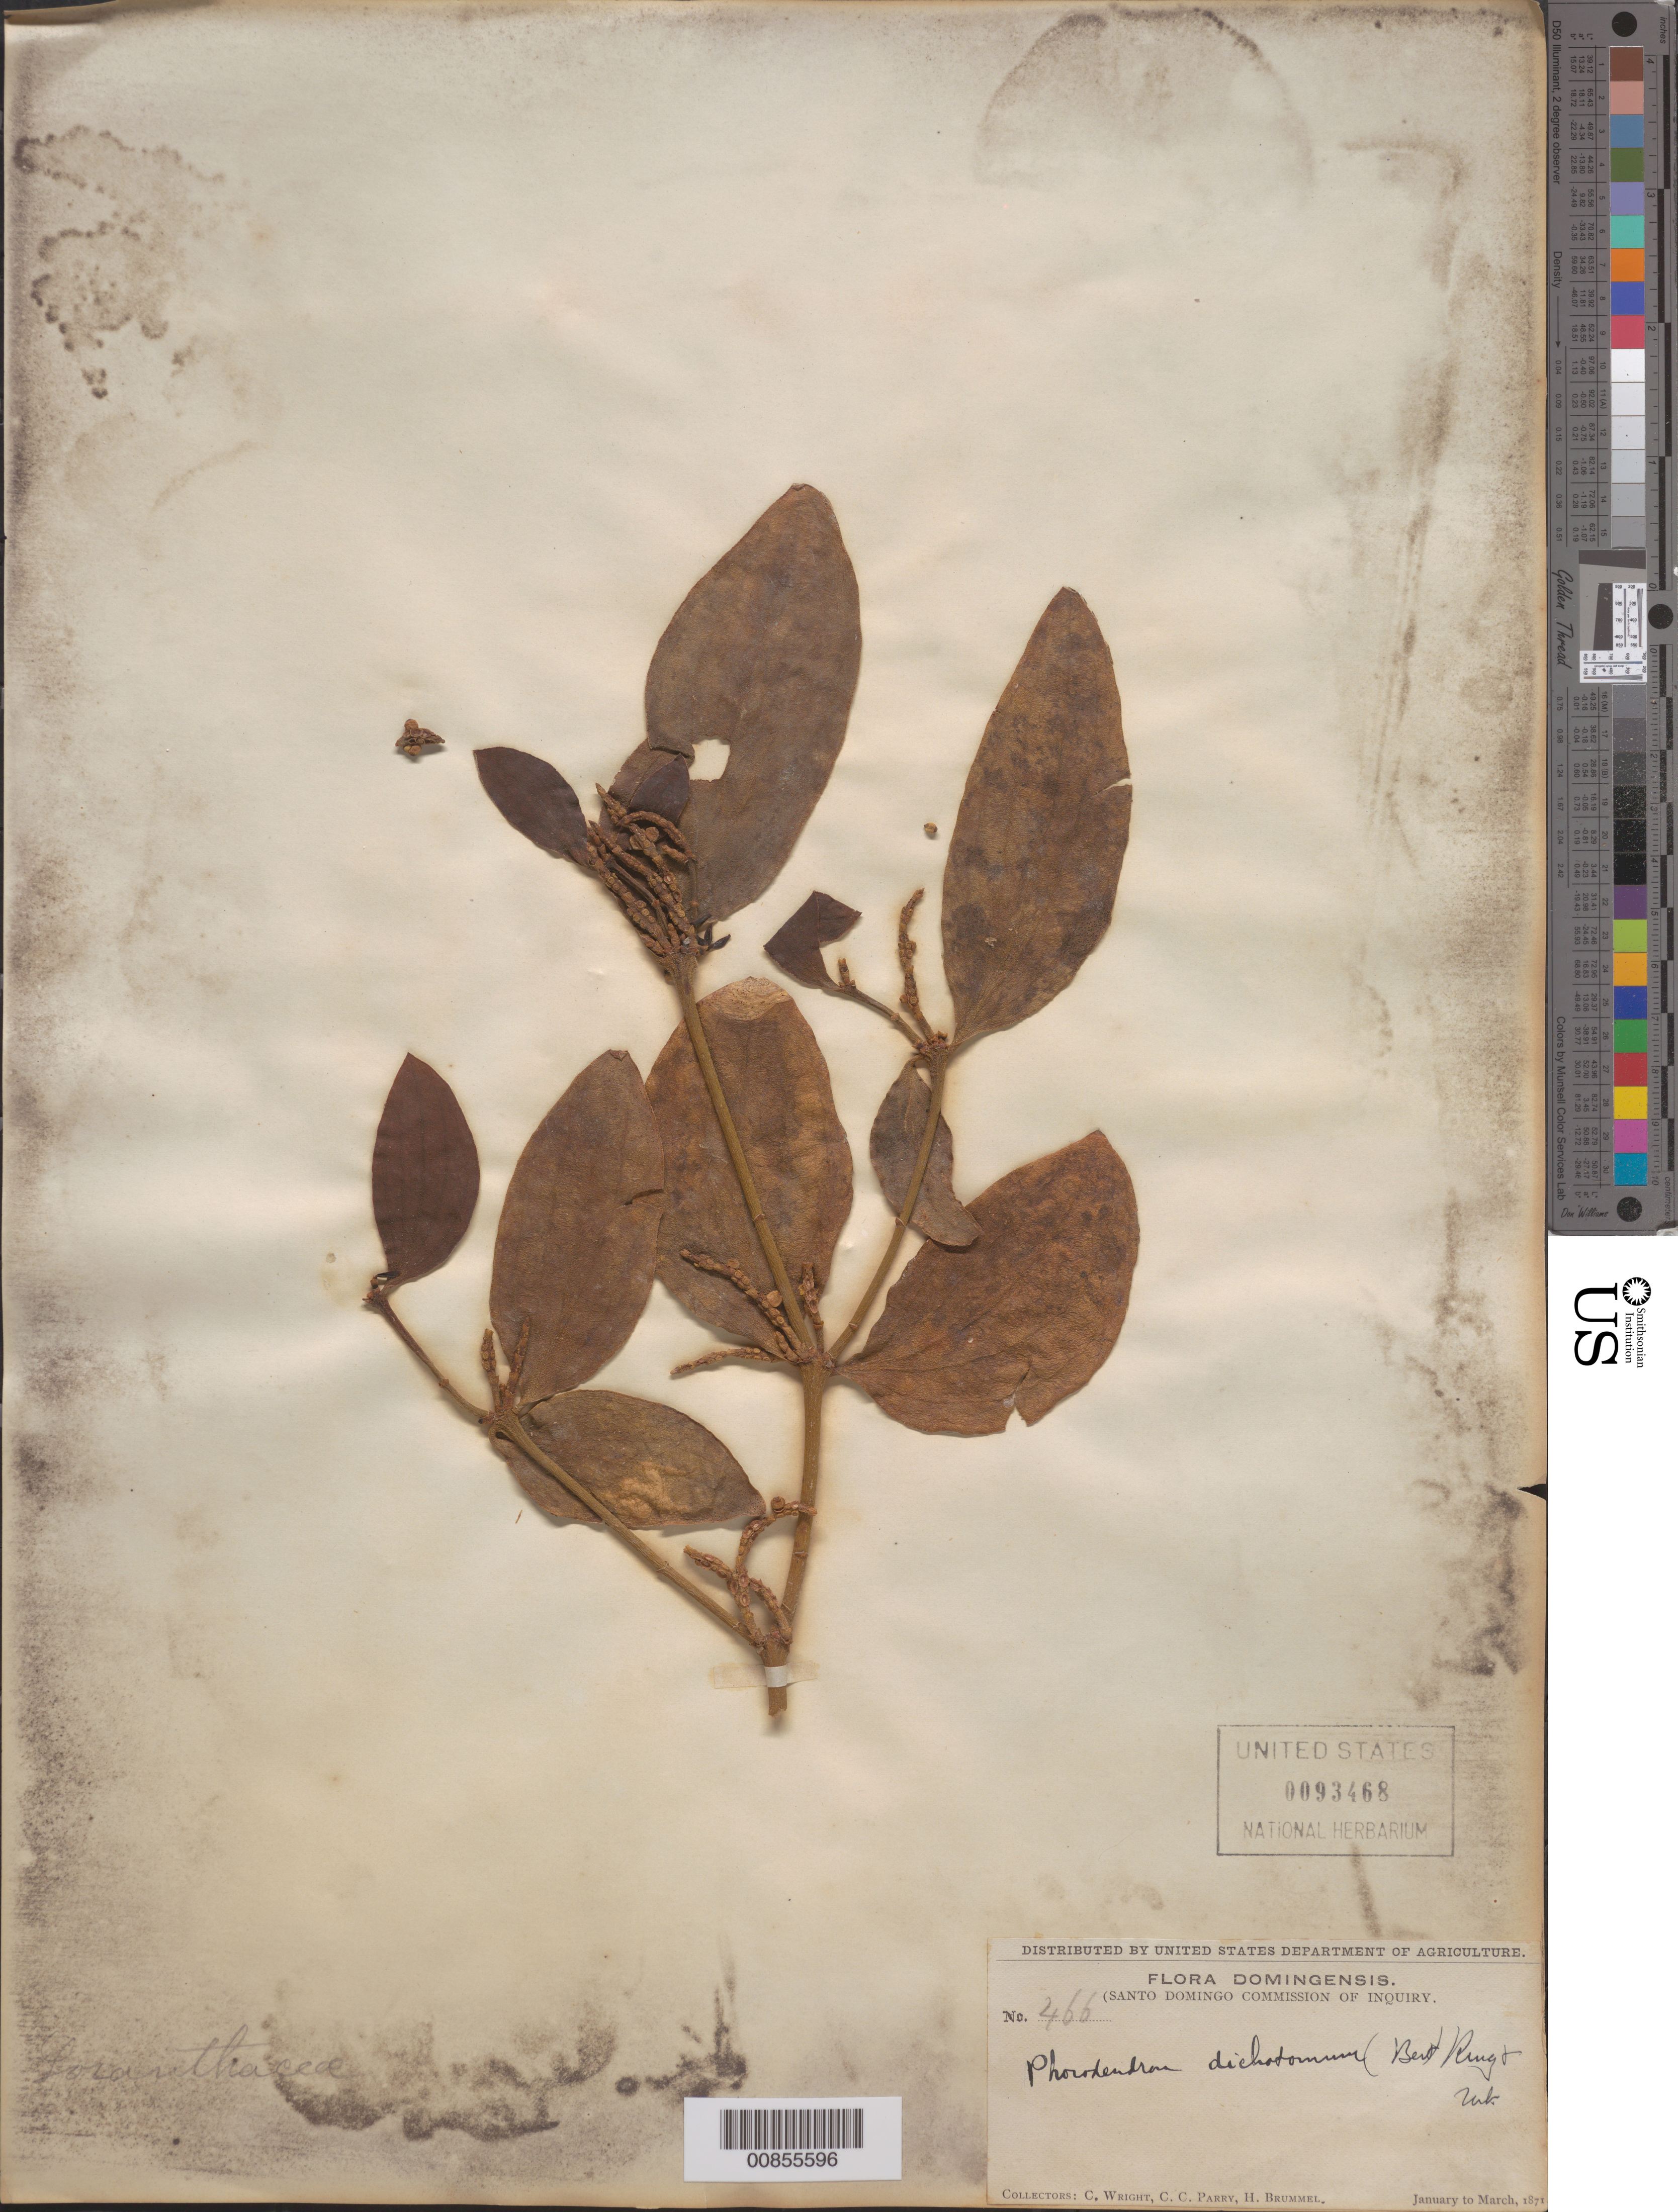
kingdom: Plantae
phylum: Tracheophyta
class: Magnoliopsida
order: Santalales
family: Viscaceae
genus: Phoradendron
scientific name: Phoradendron berteroanum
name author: (DC.) Nutt.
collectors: C. Wright, C. C. Parry & H. Brummel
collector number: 466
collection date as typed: Jan 1871 to -- Mar 1871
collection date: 1871-01/1871-03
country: Dominican Republic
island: Hispaniola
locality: Dominican Republic.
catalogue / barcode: US 93468